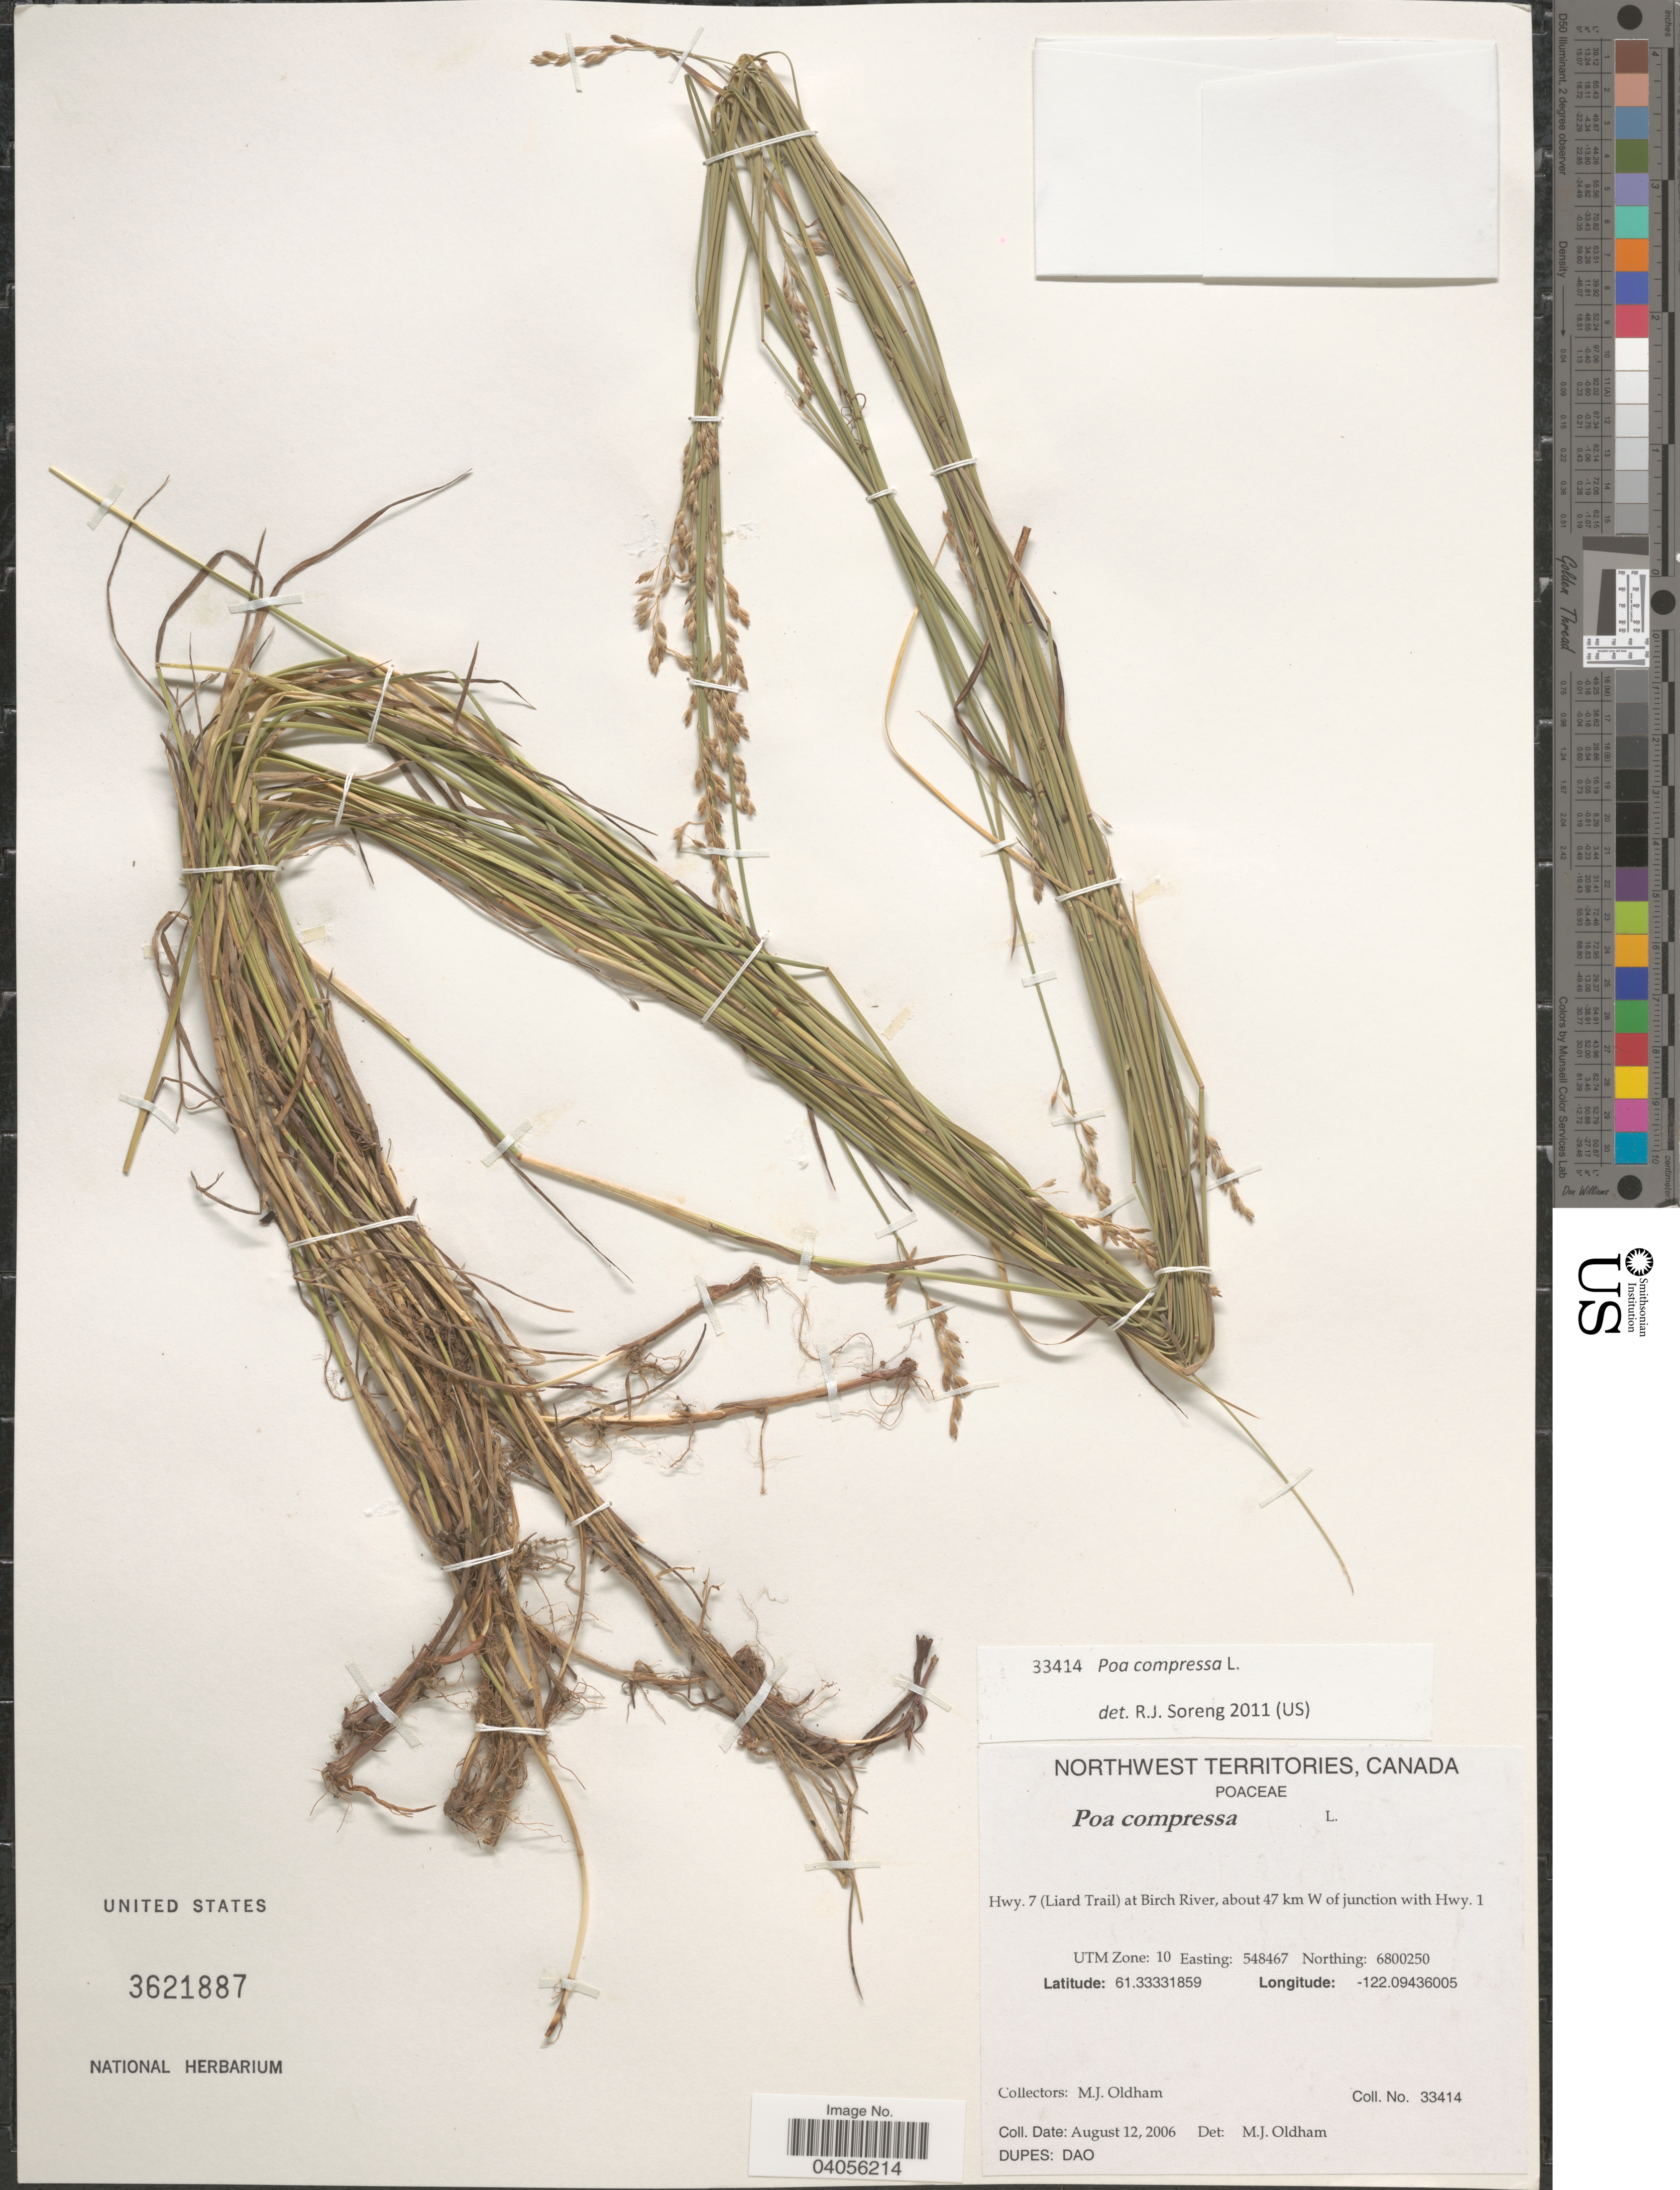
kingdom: Plantae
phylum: Tracheophyta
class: Liliopsida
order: Poales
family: Poaceae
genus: Poa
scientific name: Poa compressa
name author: L.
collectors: M. Oldham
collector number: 33414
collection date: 2006-08-12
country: Canada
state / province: Northwest Territories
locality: Hwy. 7 (Liard Trail) at Birch River, about 47 km W of junction with Hwy. 1. UTM Zone: 10 Easting: 548467 Northing: 6800250.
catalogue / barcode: US 3621887